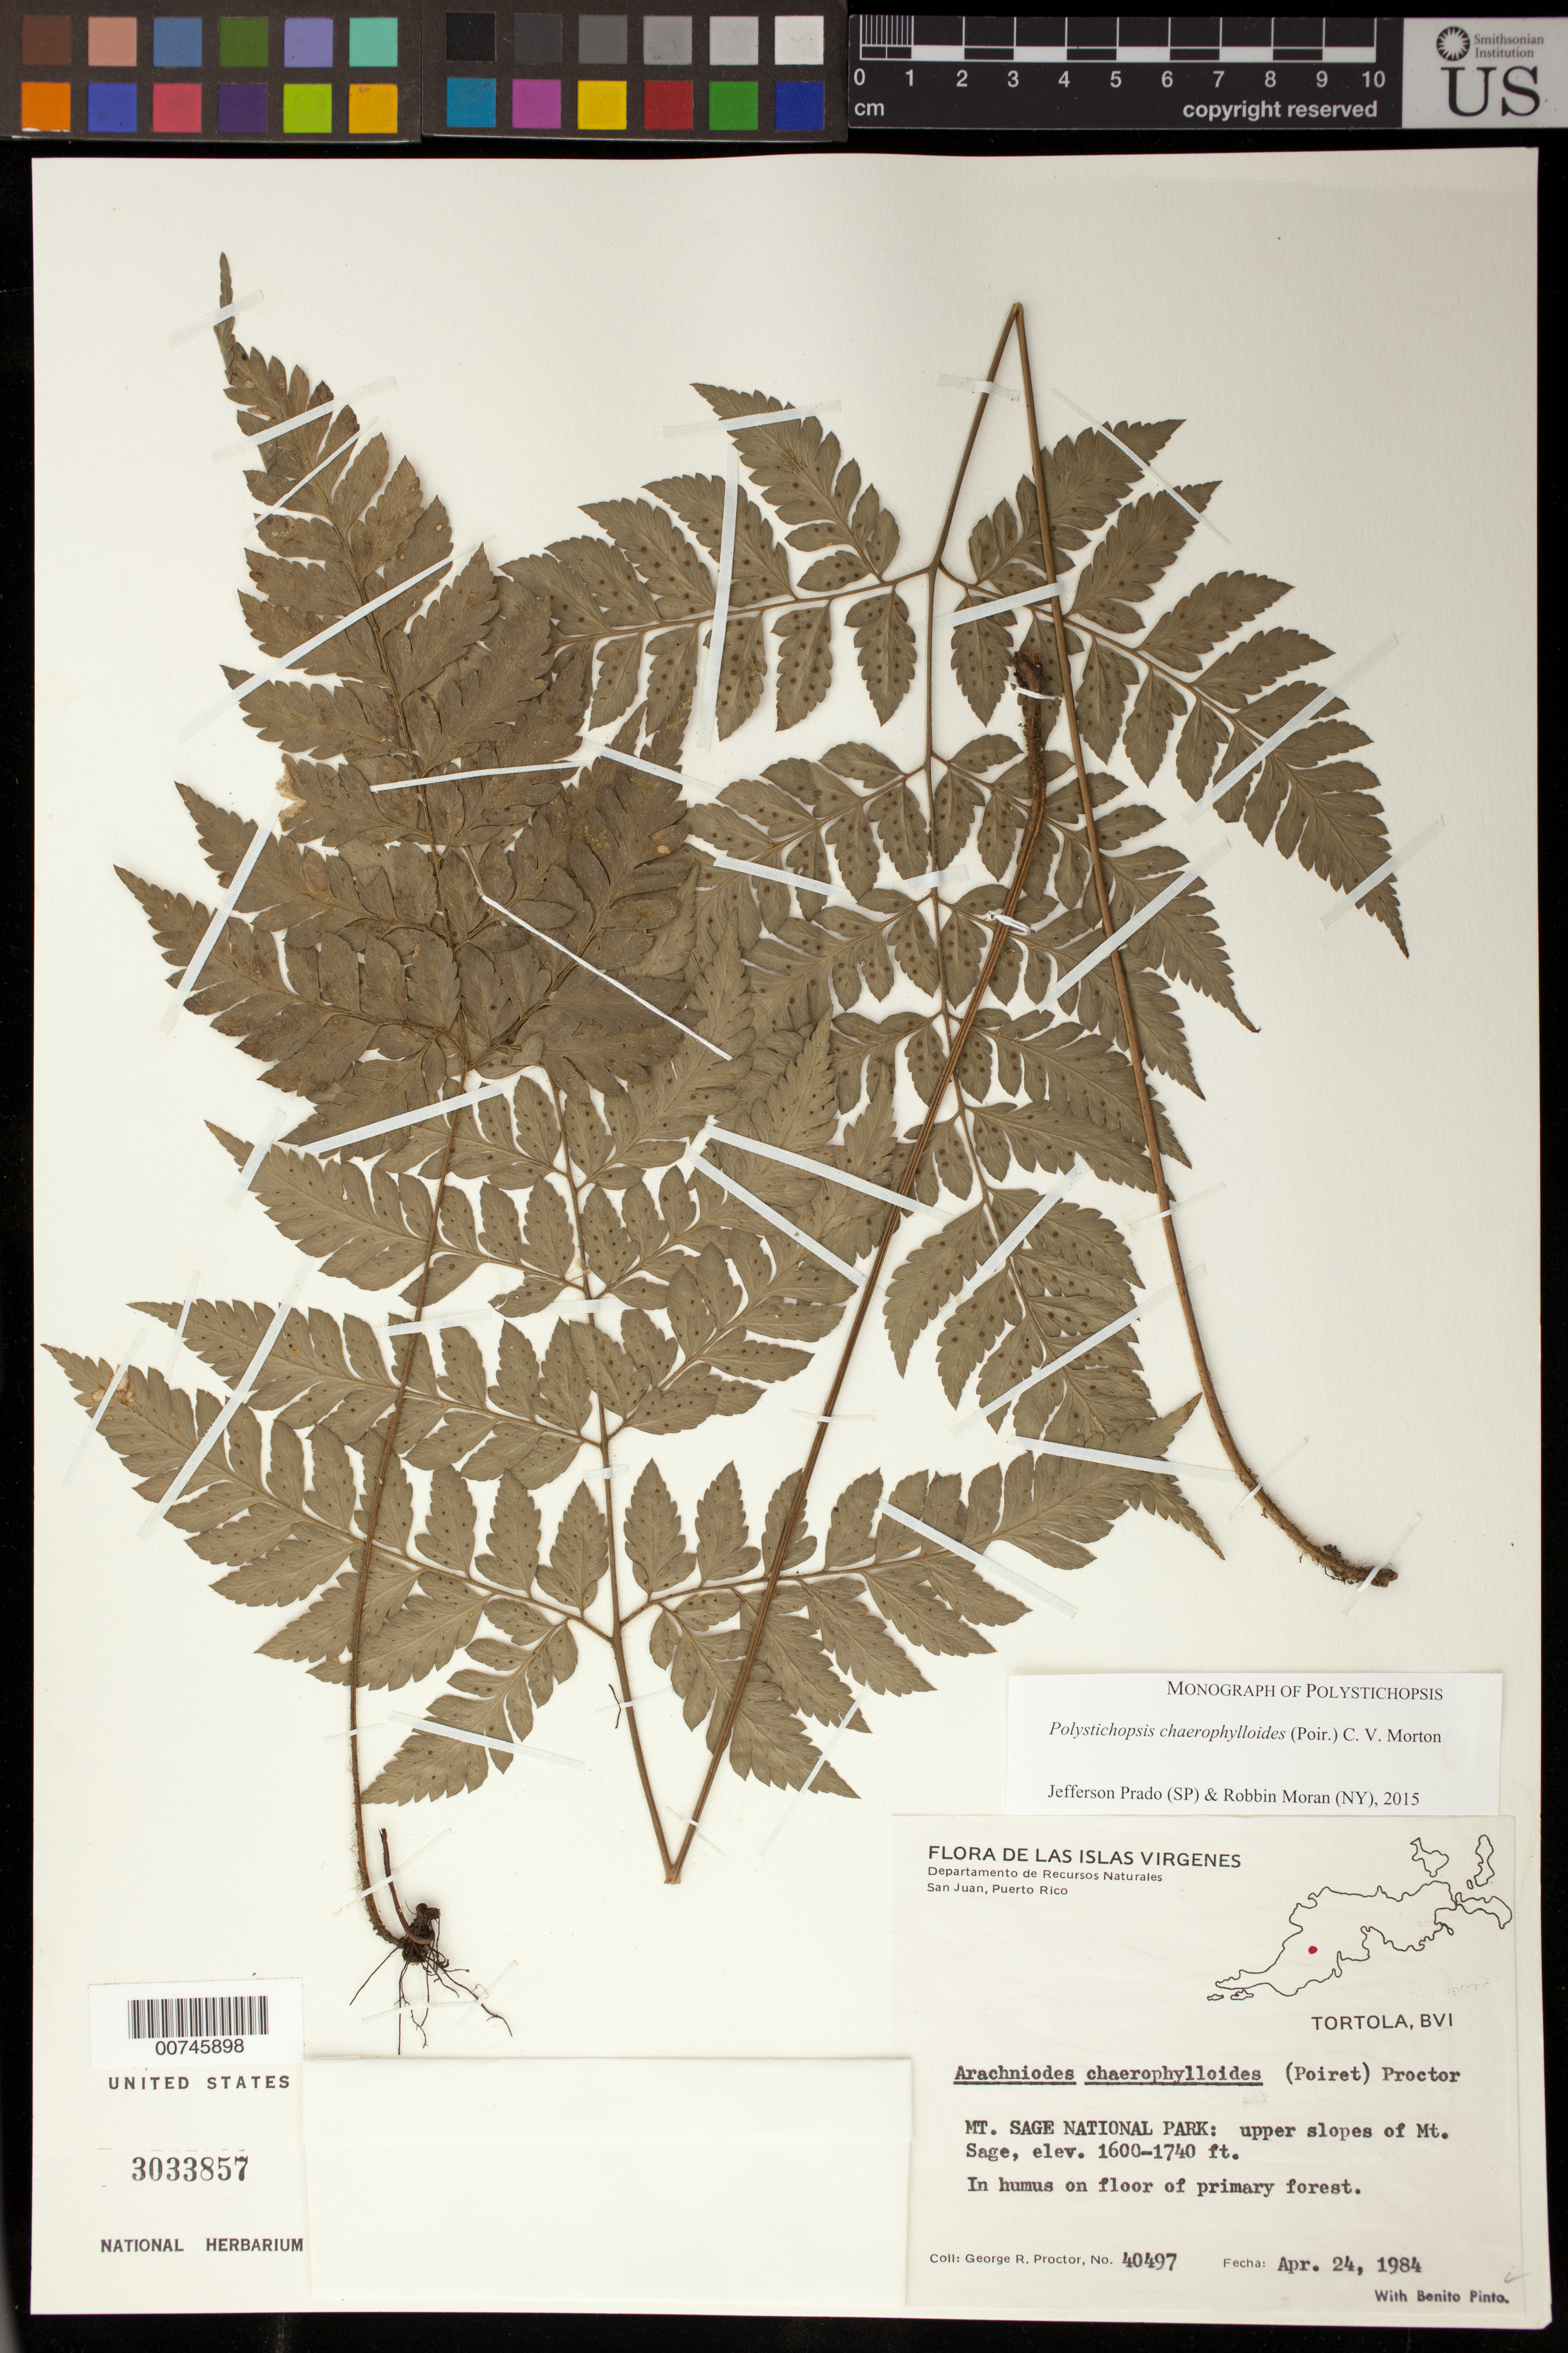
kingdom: Plantae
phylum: Tracheophyta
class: Polypodiopsida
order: Polypodiales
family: Dryopteridaceae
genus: Polystichopsis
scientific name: Polystichopsis chaerophylloides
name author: (Poir.) C.V. Morton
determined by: Prado, J.; Moran, R. C.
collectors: G. R. Proctor & B. Pinto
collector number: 40497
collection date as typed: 24 Apr 1984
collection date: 1984-04-24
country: British Virgin Islands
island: Tortola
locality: Mt. Sage National Park: upper slopes of Mt. Sage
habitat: In humus on floor of primary forest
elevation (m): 488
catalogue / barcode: US 3033857